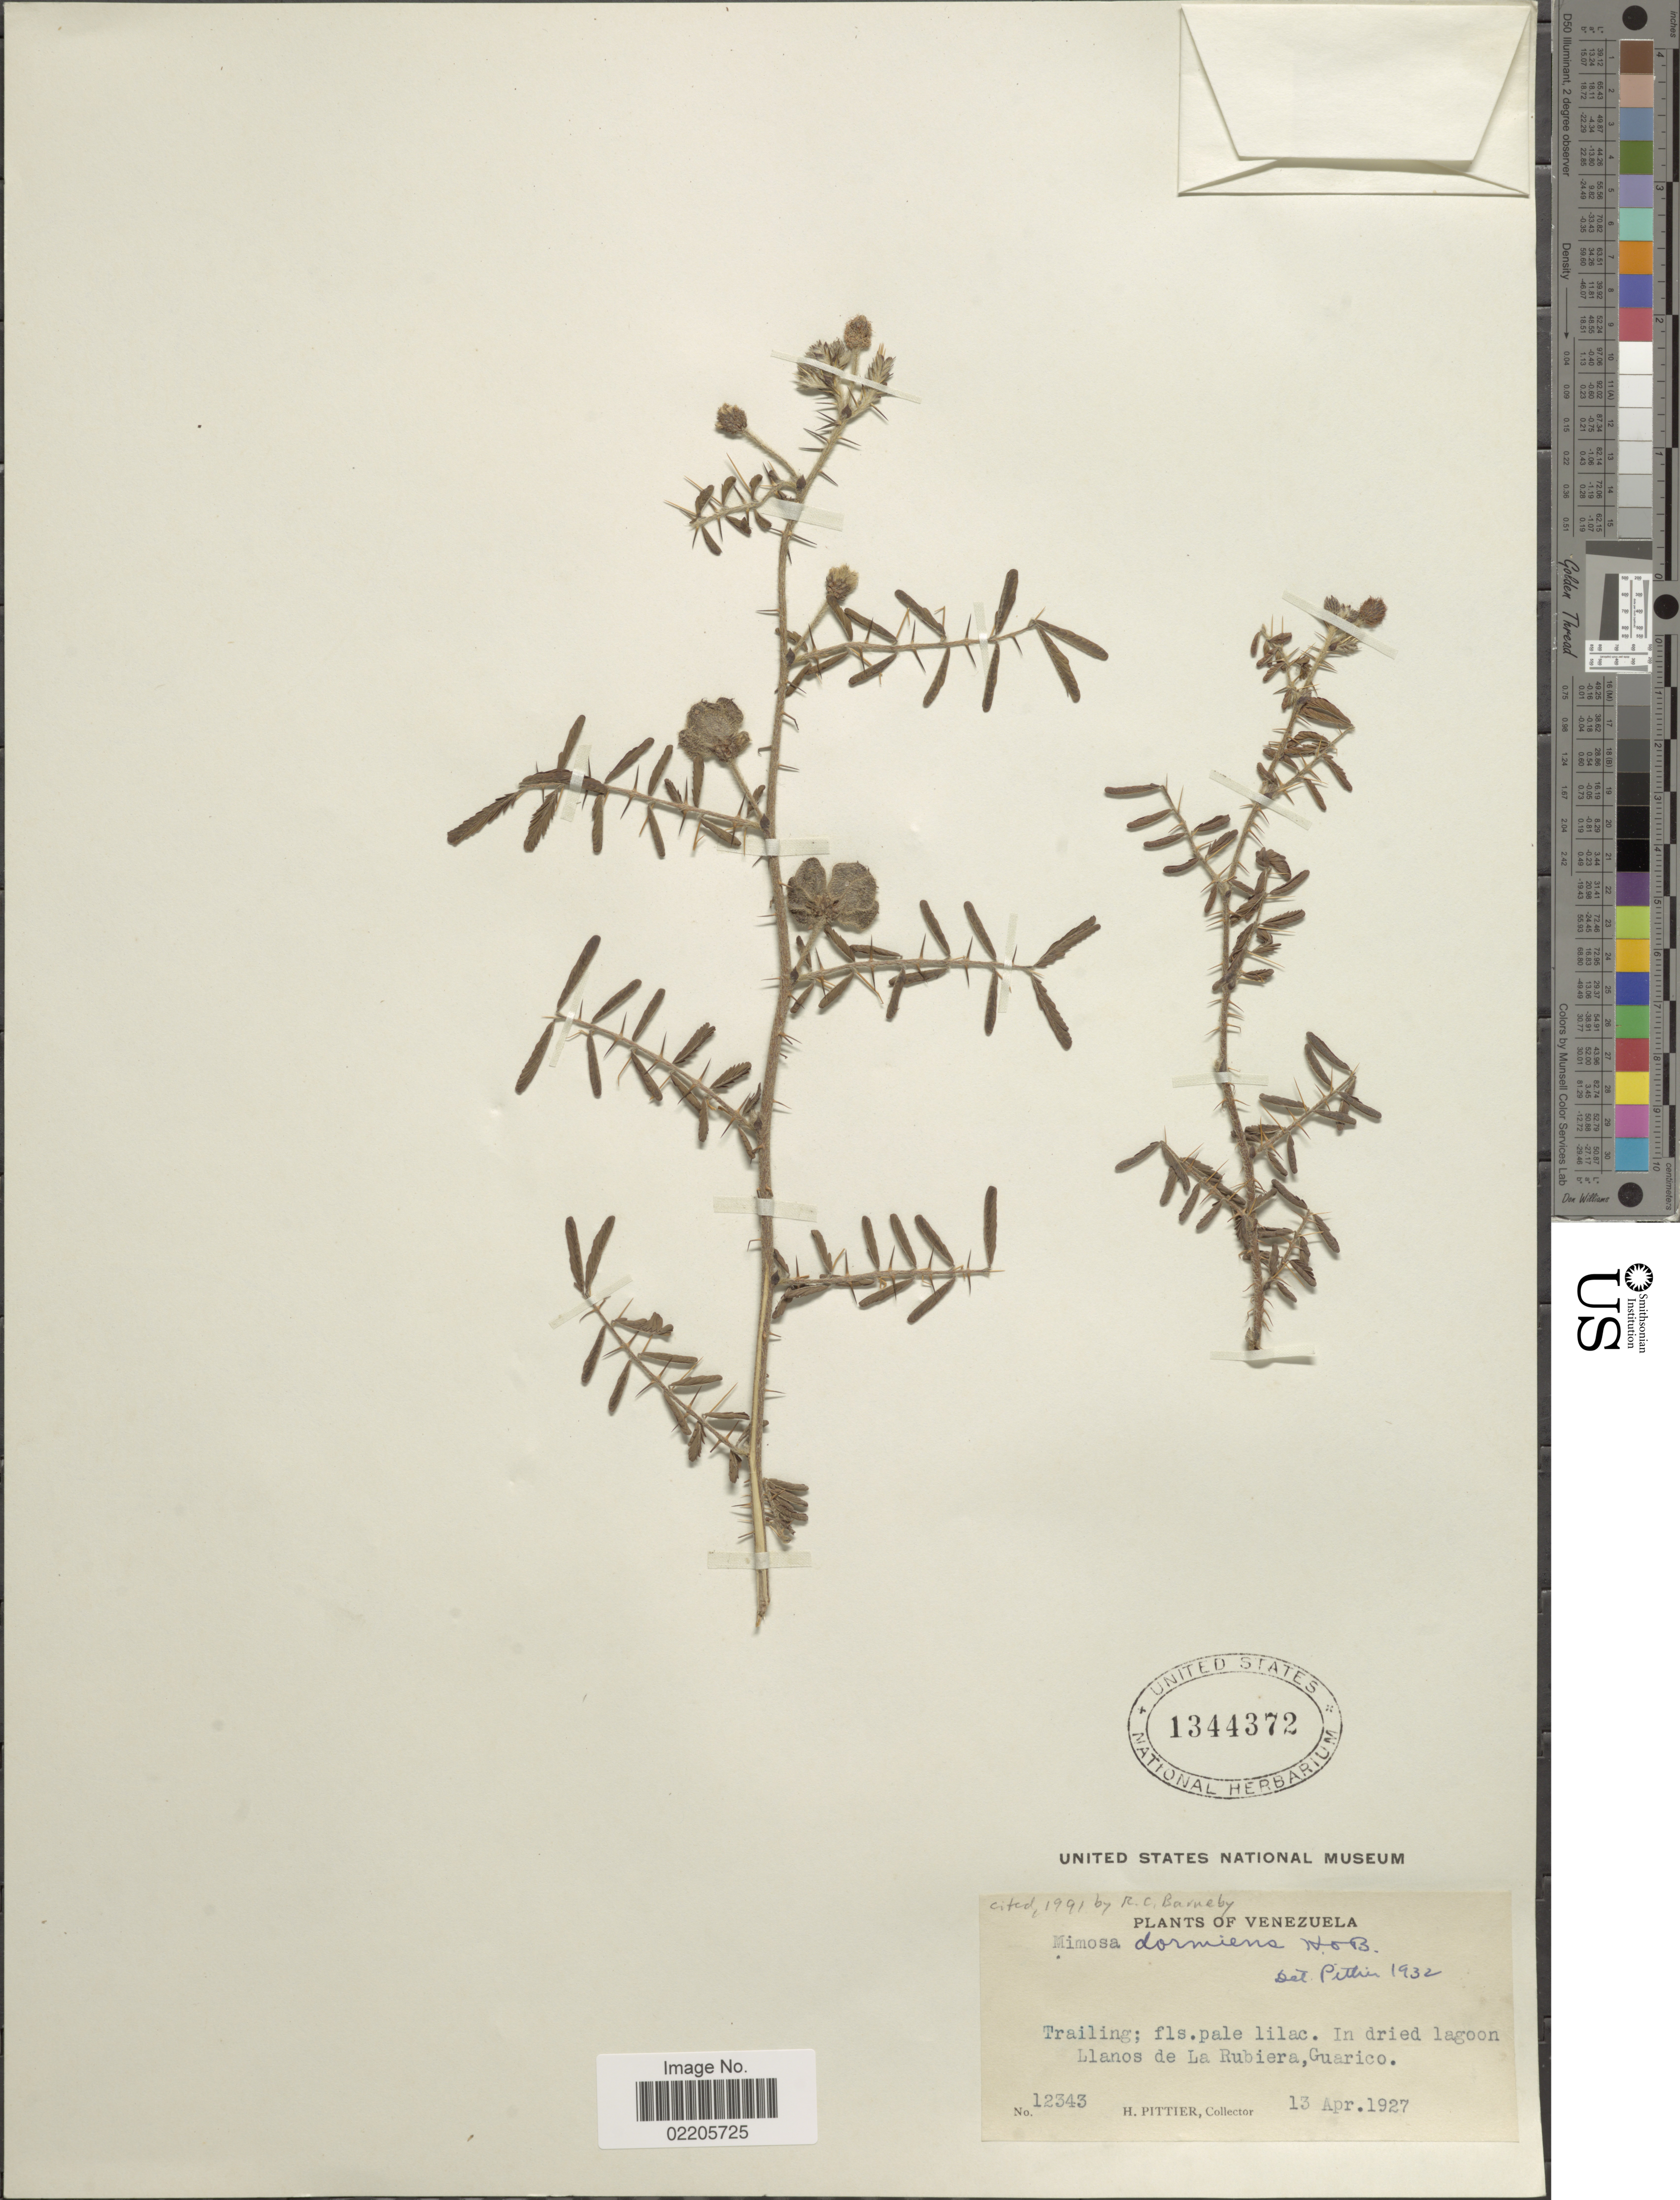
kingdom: Plantae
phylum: Tracheophyta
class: Magnoliopsida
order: Fabales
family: Fabaceae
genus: Mimosa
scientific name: Mimosa dormiens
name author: Humb. & Bonpl. ex Willd.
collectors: H. F. Pittier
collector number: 12343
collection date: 1927-04-13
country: Venezuela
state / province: Guárico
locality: In dried lagoon Llanos de la Rubiera, Guarico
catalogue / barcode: US 1344372